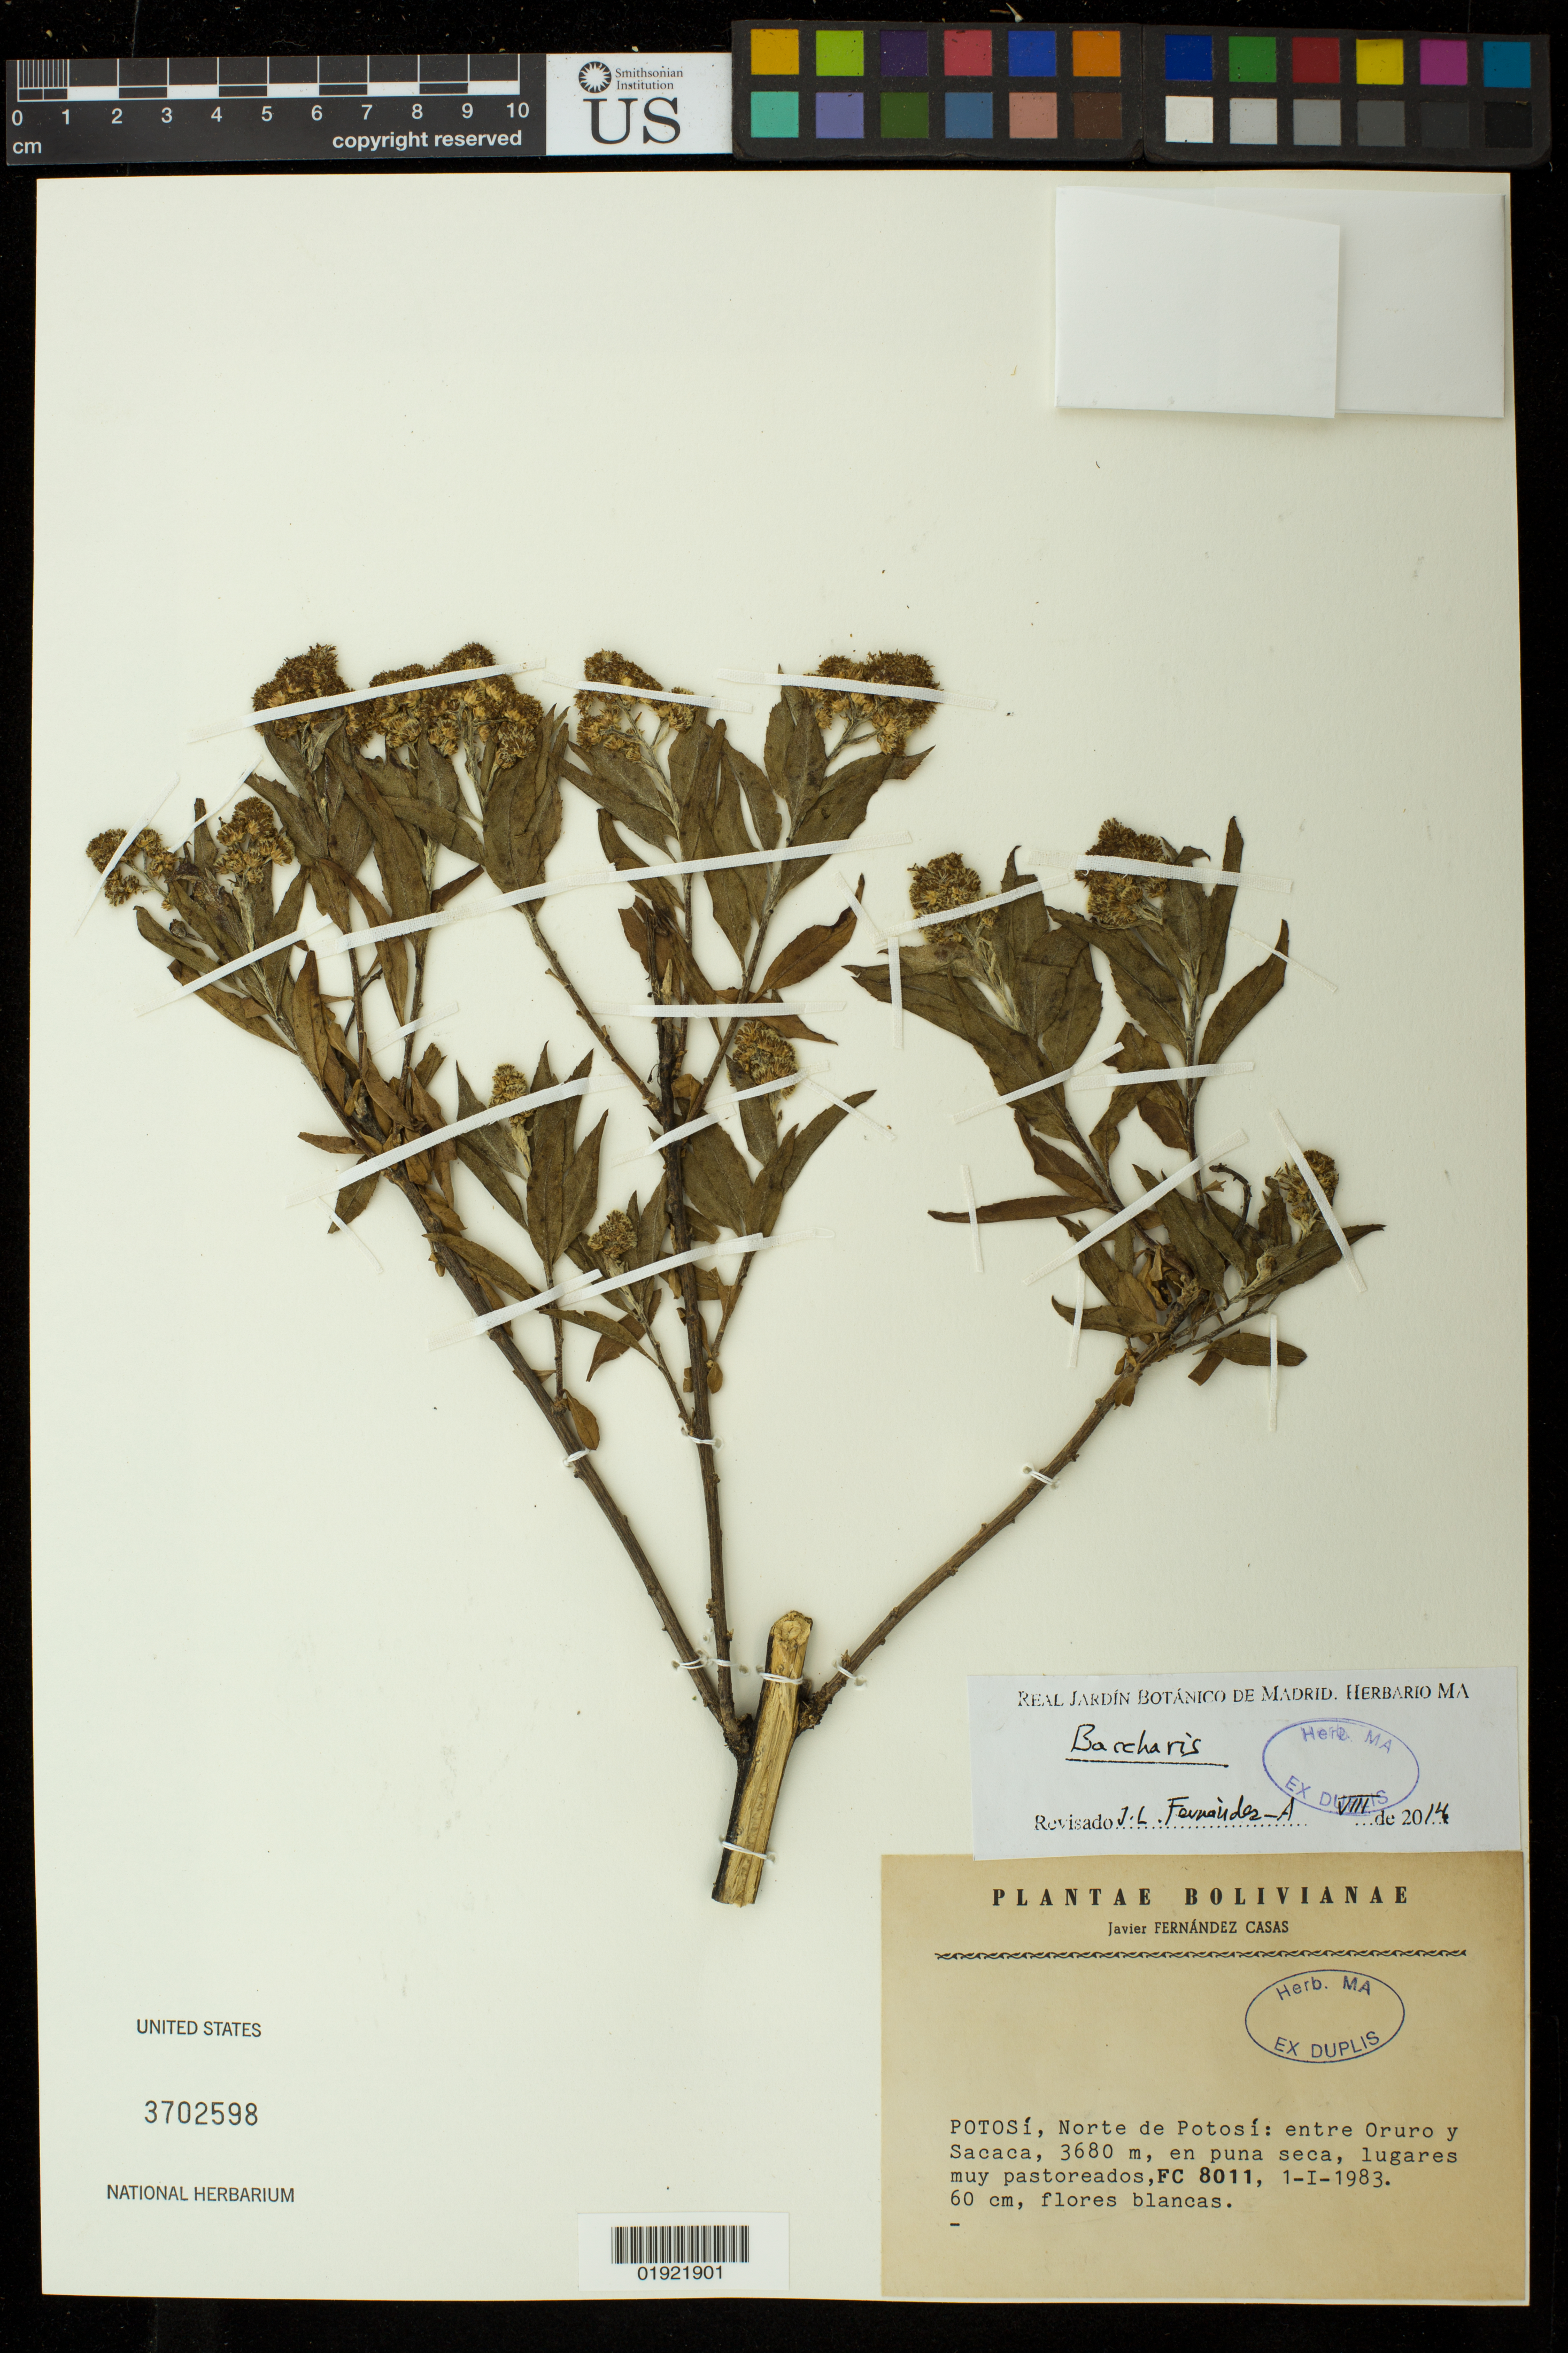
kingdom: Plantae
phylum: Tracheophyta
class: Magnoliopsida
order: Asterales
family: Asteraceae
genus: Baccharis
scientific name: Baccharis sp.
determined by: Fernández-Alonso, J. L.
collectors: F. J. Fernández Casas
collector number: FC 8011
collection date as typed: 1-I-1983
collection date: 1983-01-01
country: Bolivia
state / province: Potosi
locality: Norte de Potosi: entre Oruro y Sacaca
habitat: en puna seca, lugares muy pastoreados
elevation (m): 3680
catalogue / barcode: US 3702598